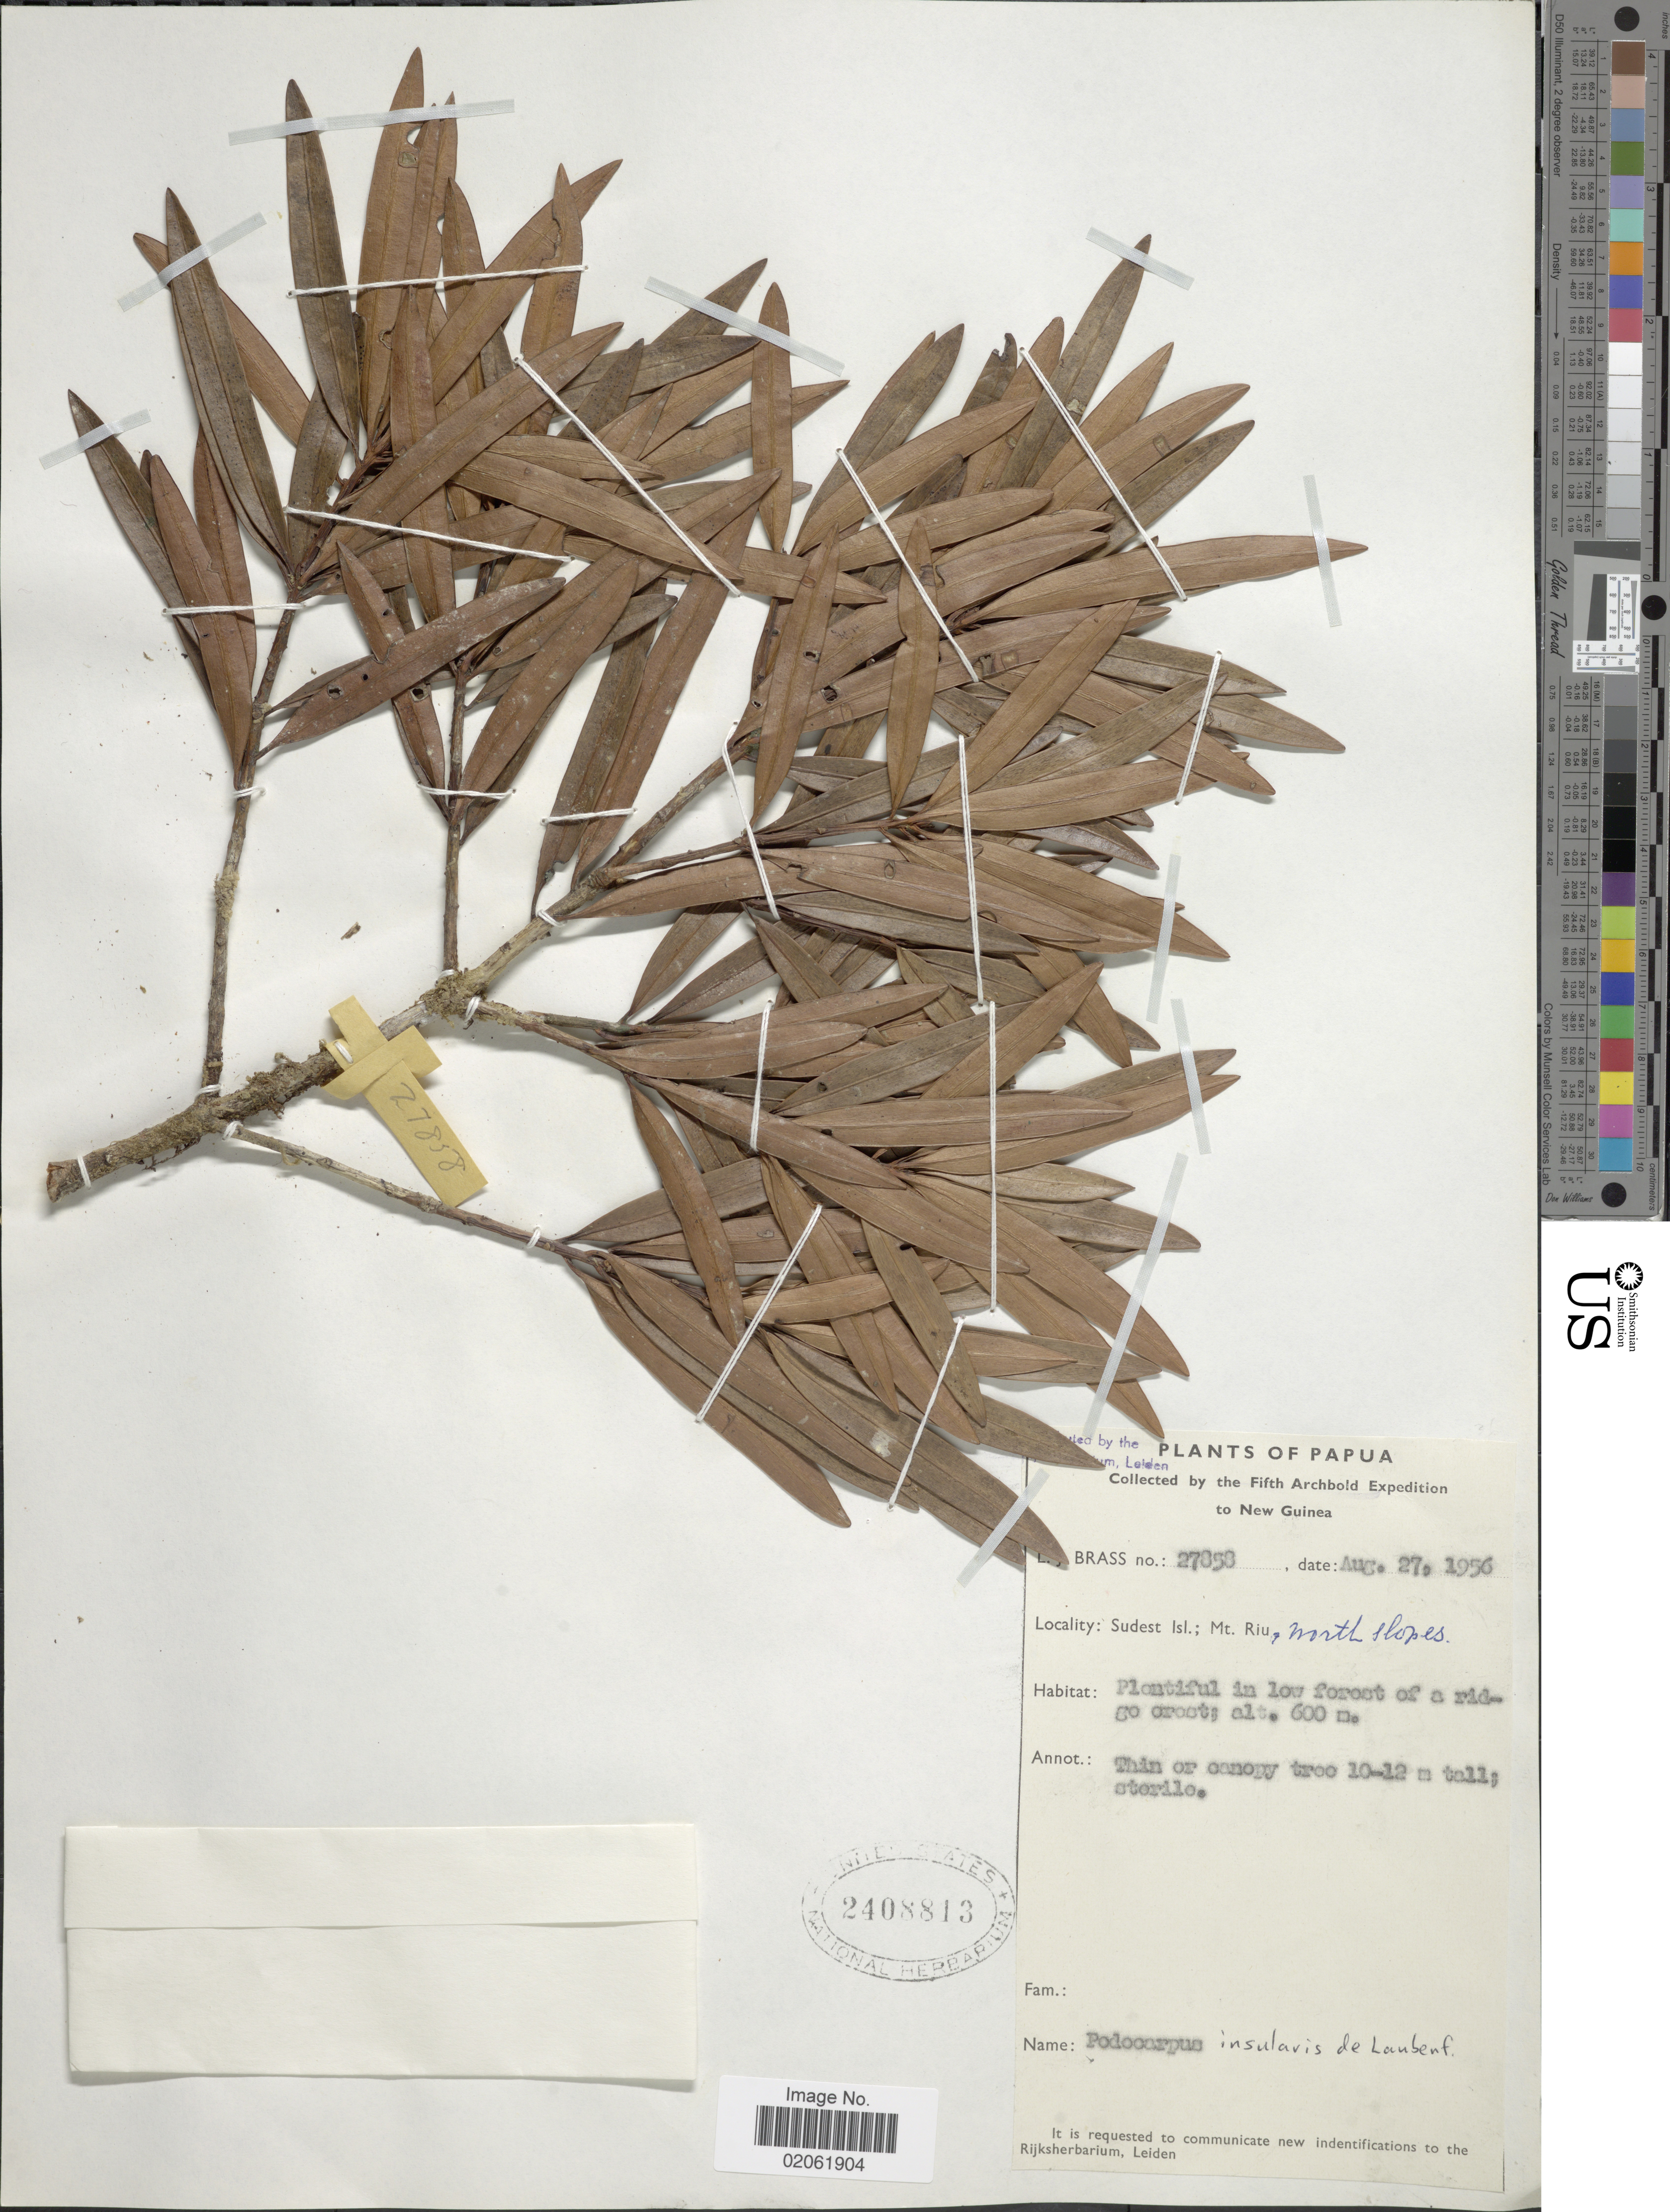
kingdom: Plantae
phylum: Tracheophyta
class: Pinopsida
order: Pinales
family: Podocarpaceae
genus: Podocarpus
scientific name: Podocarpus insularis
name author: de Laub.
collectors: L. J. Brass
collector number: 27858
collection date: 1956-08-27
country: Papua New Guinea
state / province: Milne Bay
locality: Papua, Sudest Isl. Mt. Riu. North slopes.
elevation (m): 600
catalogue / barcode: US 2408813